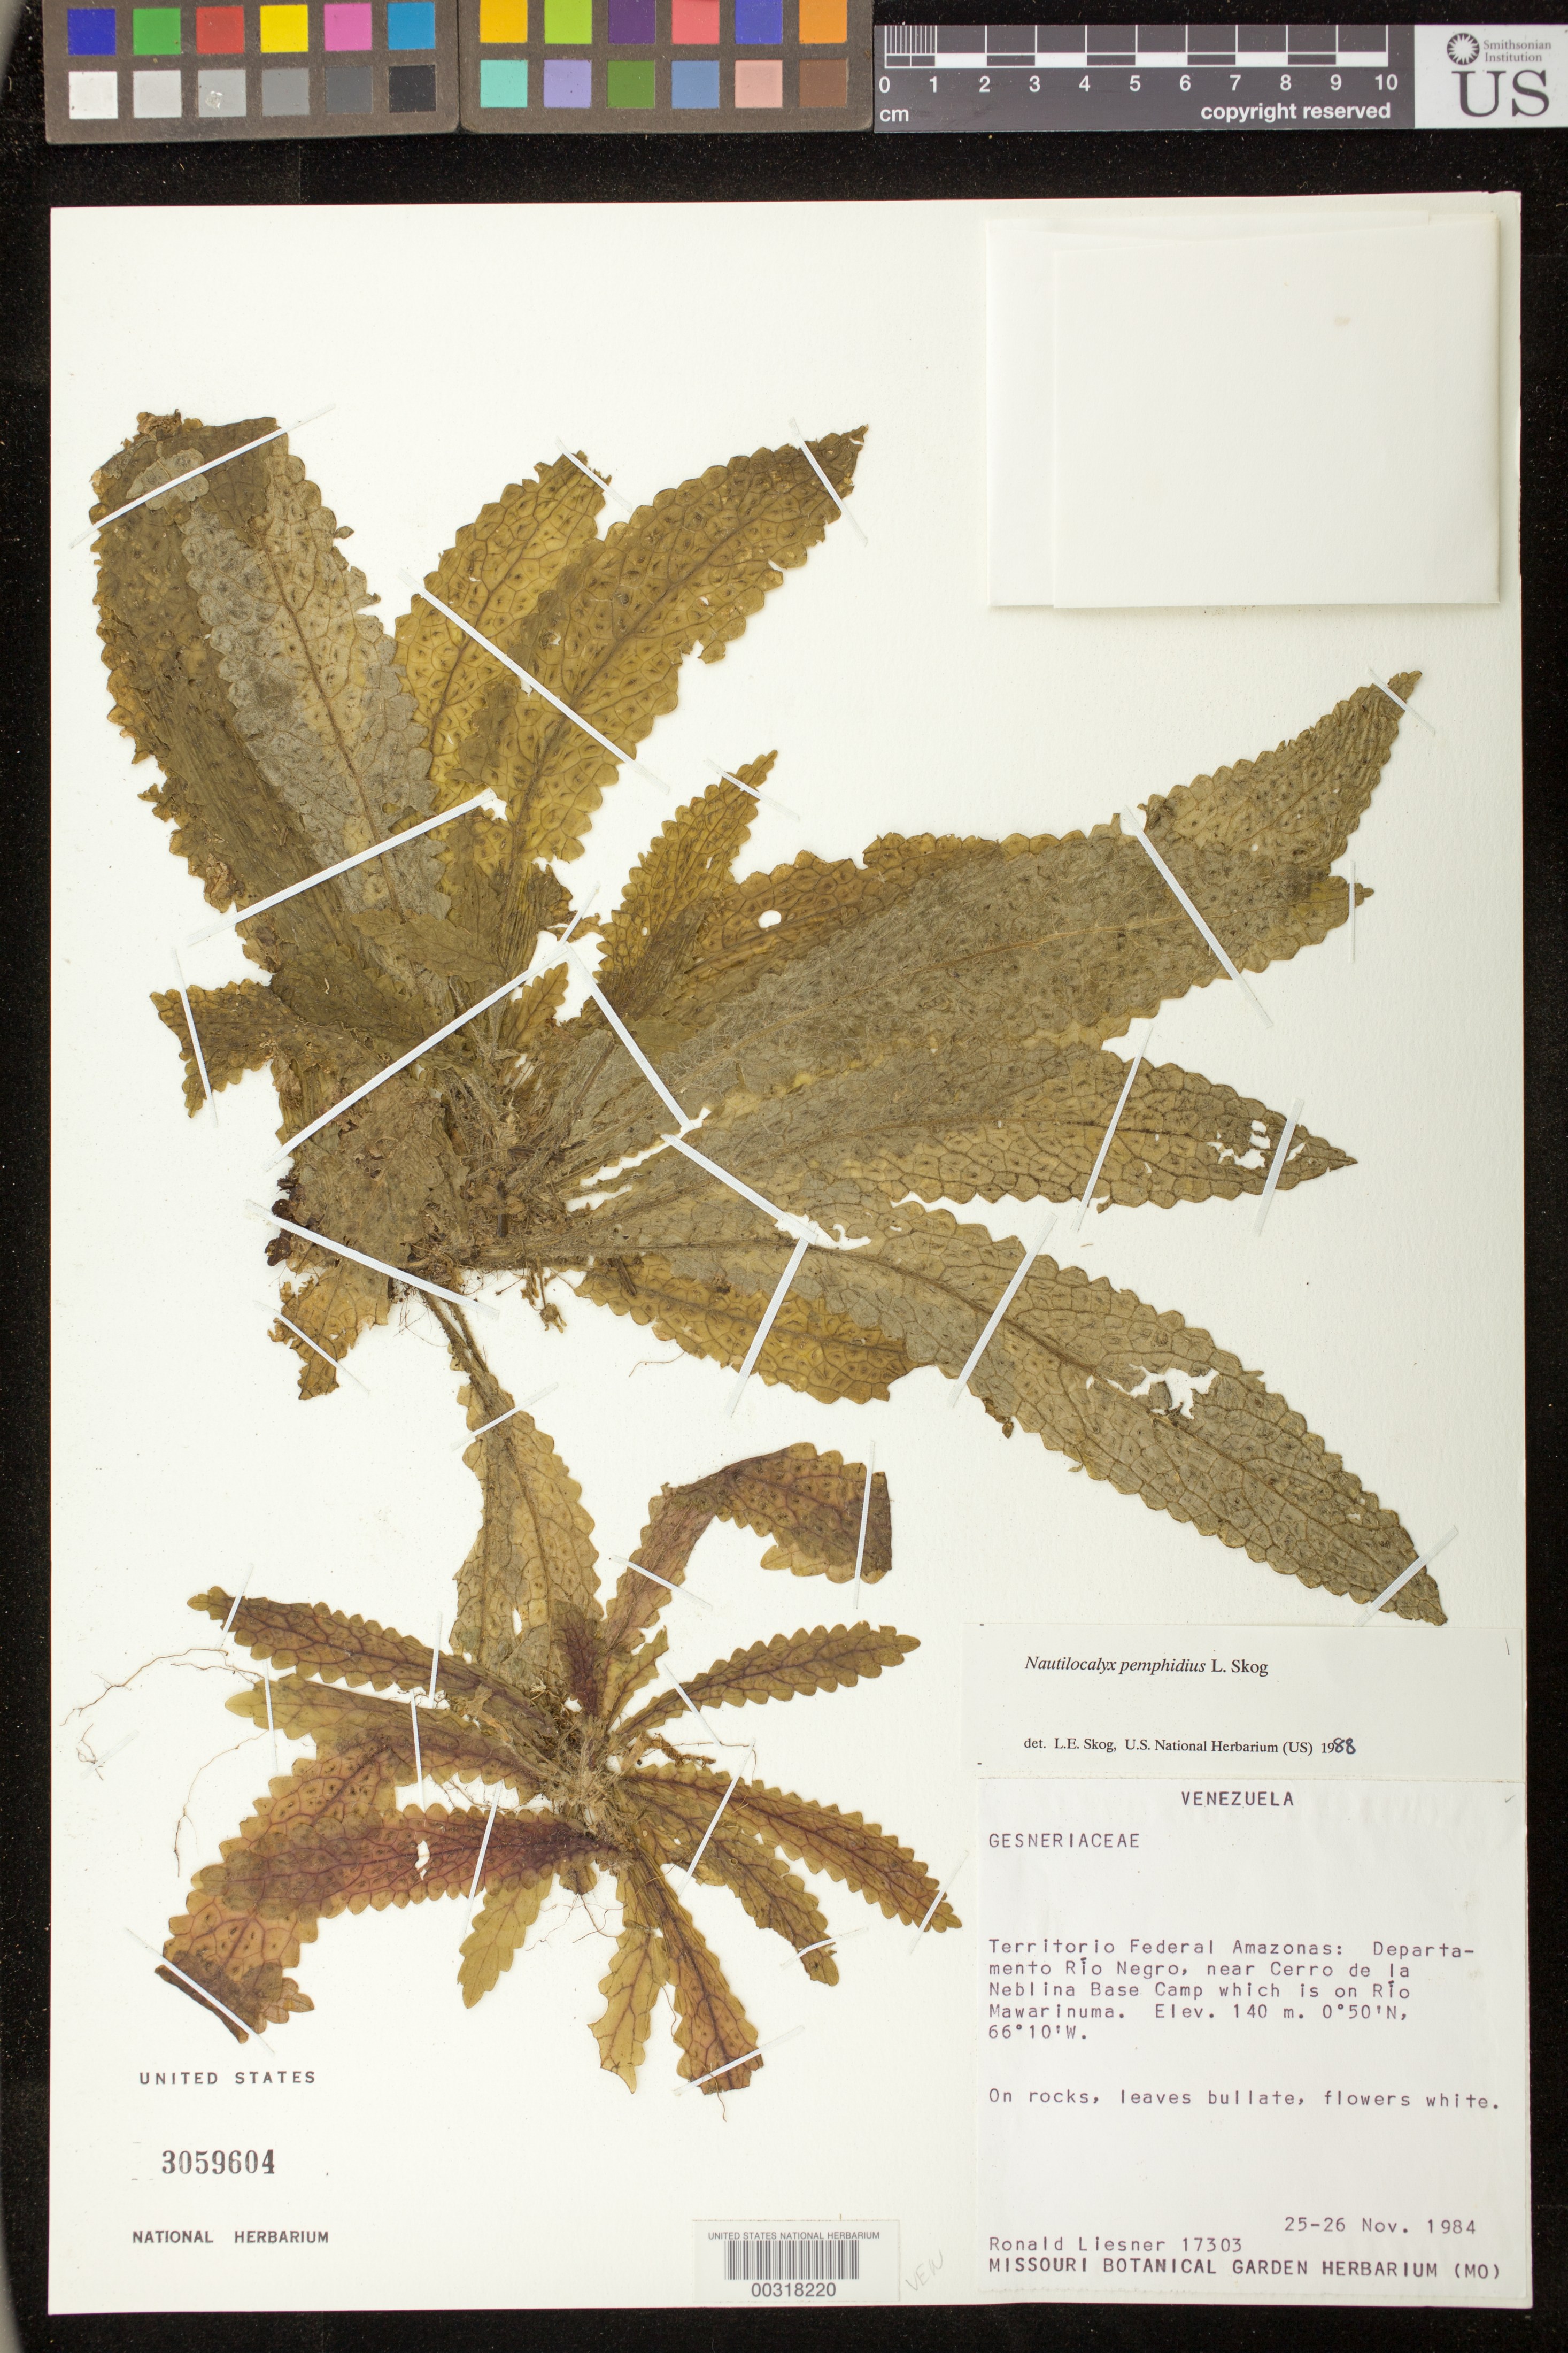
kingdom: Plantae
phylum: Tracheophyta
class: Magnoliopsida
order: Lamiales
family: Gesneriaceae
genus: Nautilocalyx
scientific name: Nautilocalyx pemphidius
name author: L.E. Skog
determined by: Skog, Laurence E.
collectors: R. L. Liesner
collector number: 17303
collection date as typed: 25-26 Nov 1984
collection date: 1984-11-25/1984-11-26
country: Venezuela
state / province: Amazonas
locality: Departamento Rio Negro, near Cerro de la Neblina base camp which is on Rio Mawarinuma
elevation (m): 140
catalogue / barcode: US 3059604